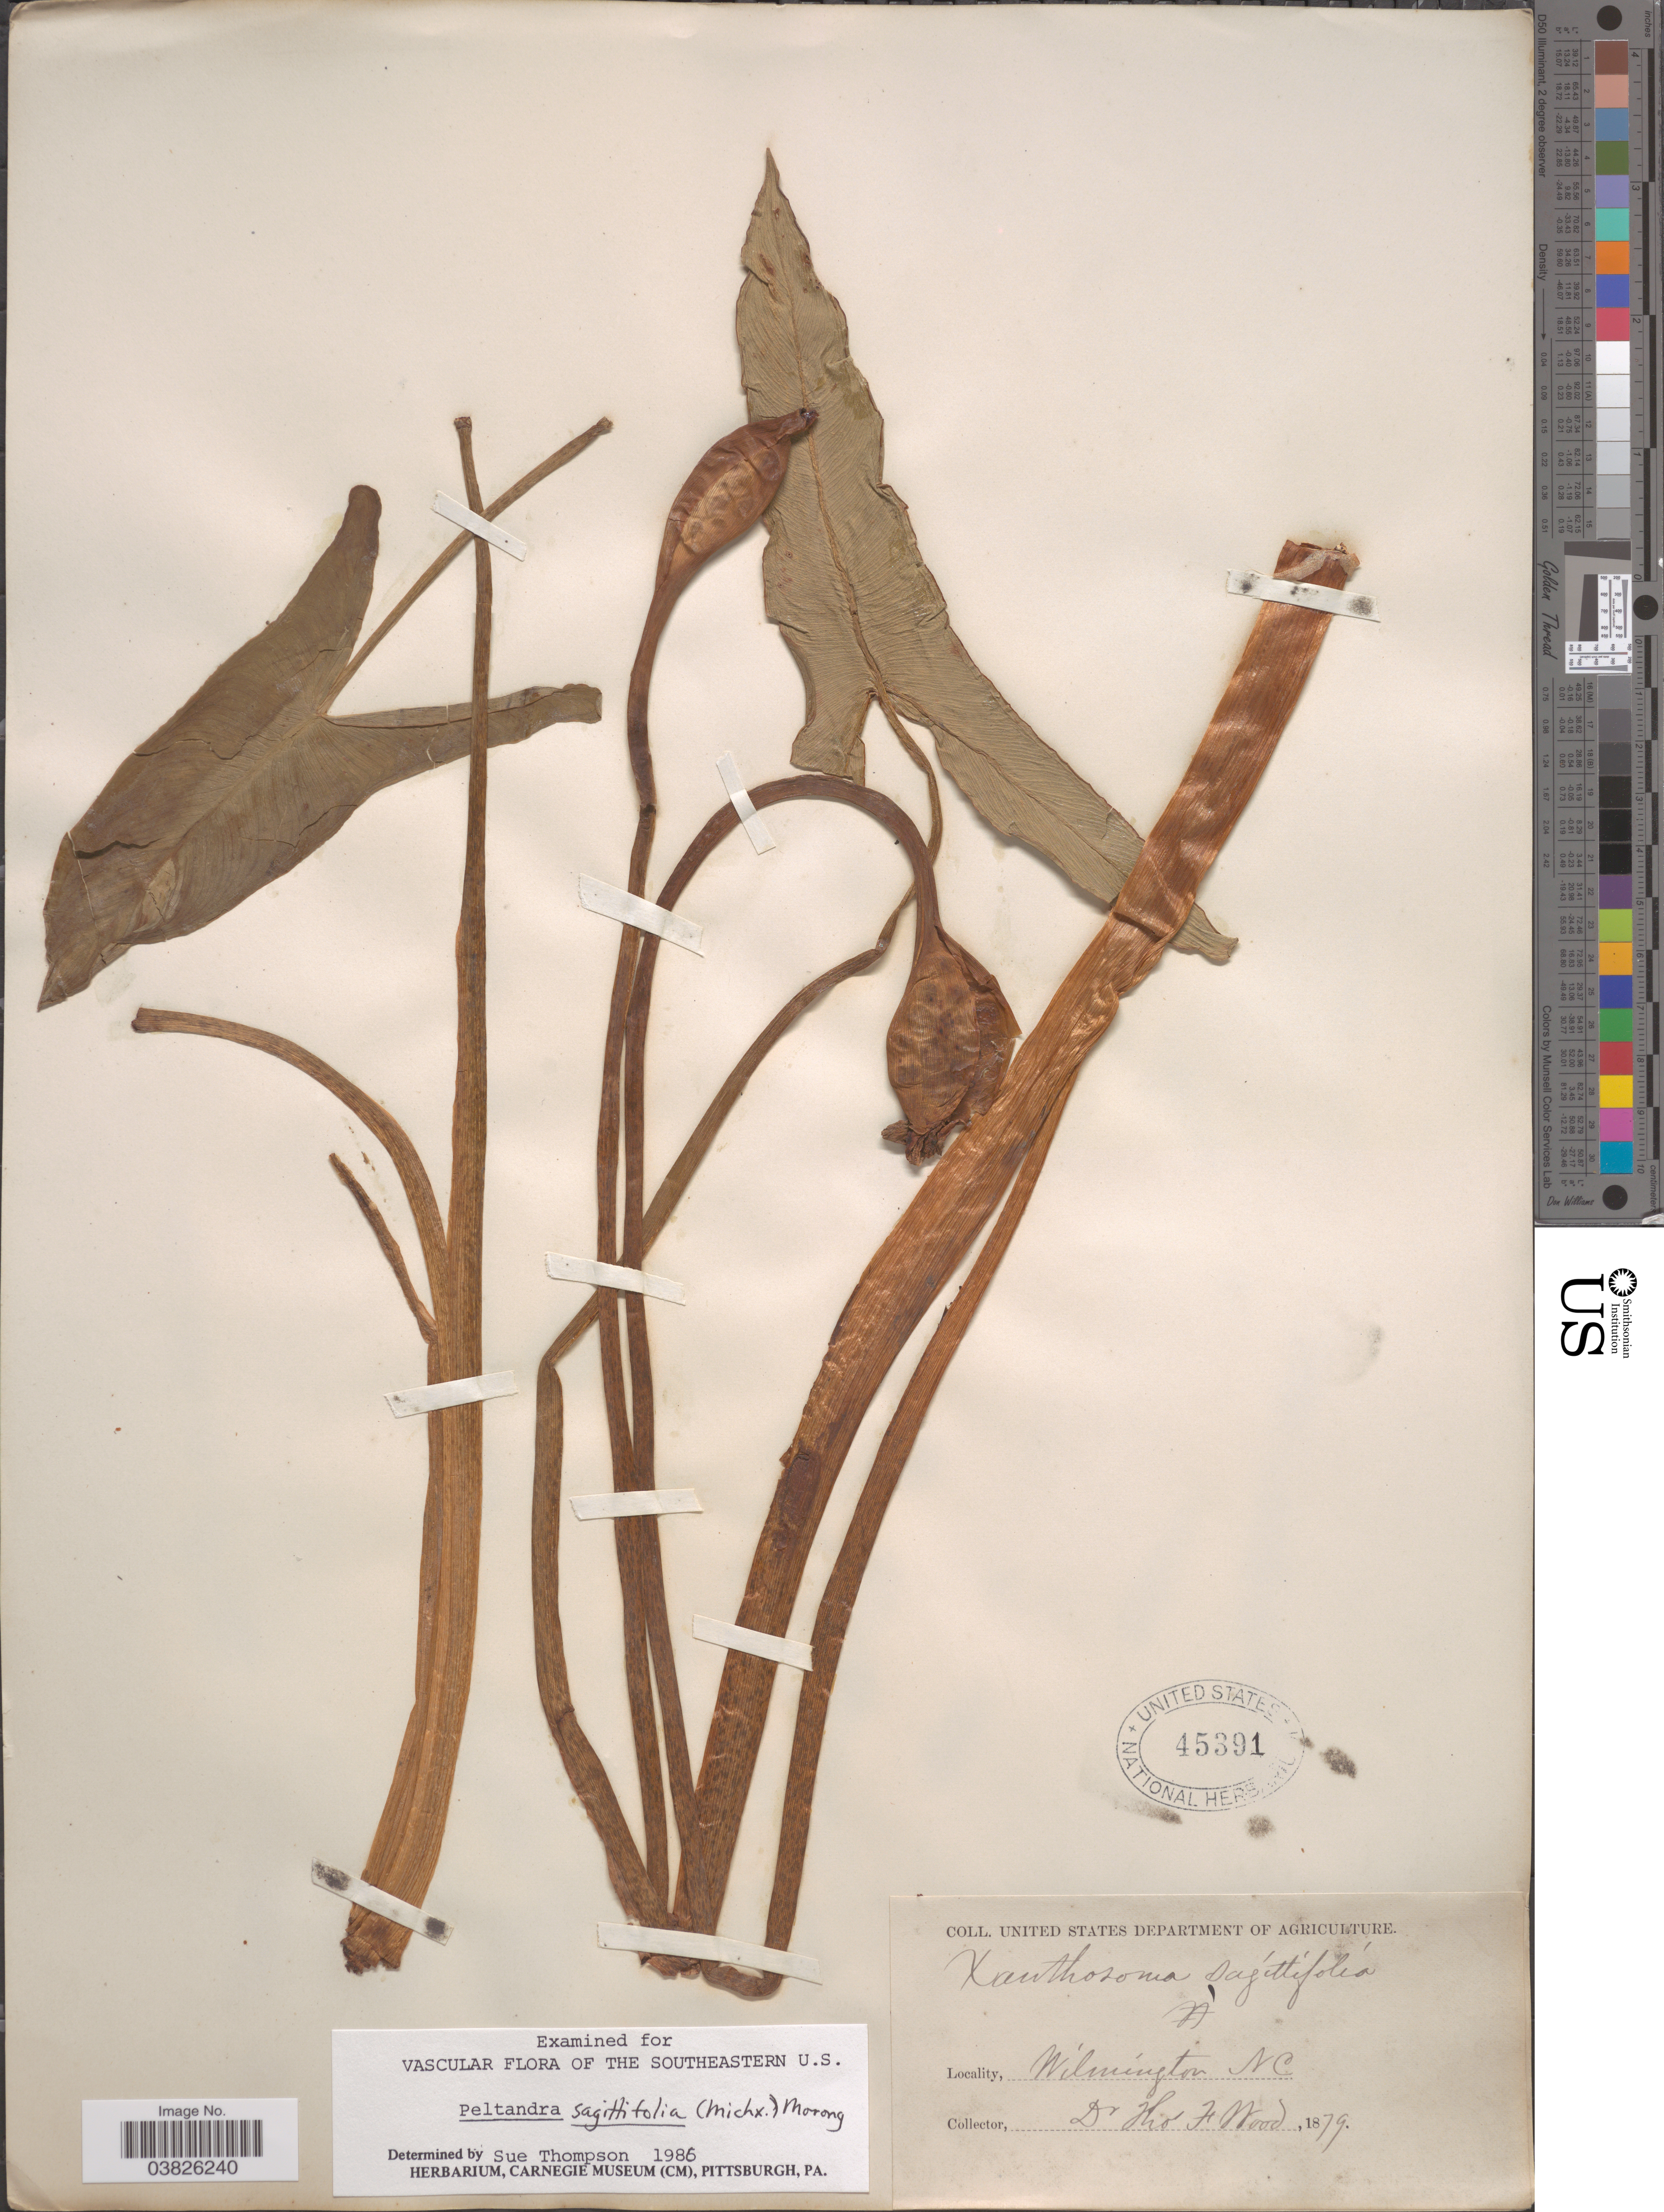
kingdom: Plantae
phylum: Tracheophyta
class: Liliopsida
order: Alismatales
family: Araceae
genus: Peltandra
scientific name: Peltandra sagittifolia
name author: (Michx.) Morong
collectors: T. F. Wood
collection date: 1879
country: United States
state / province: North Carolina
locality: Wilmington.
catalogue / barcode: US 45391